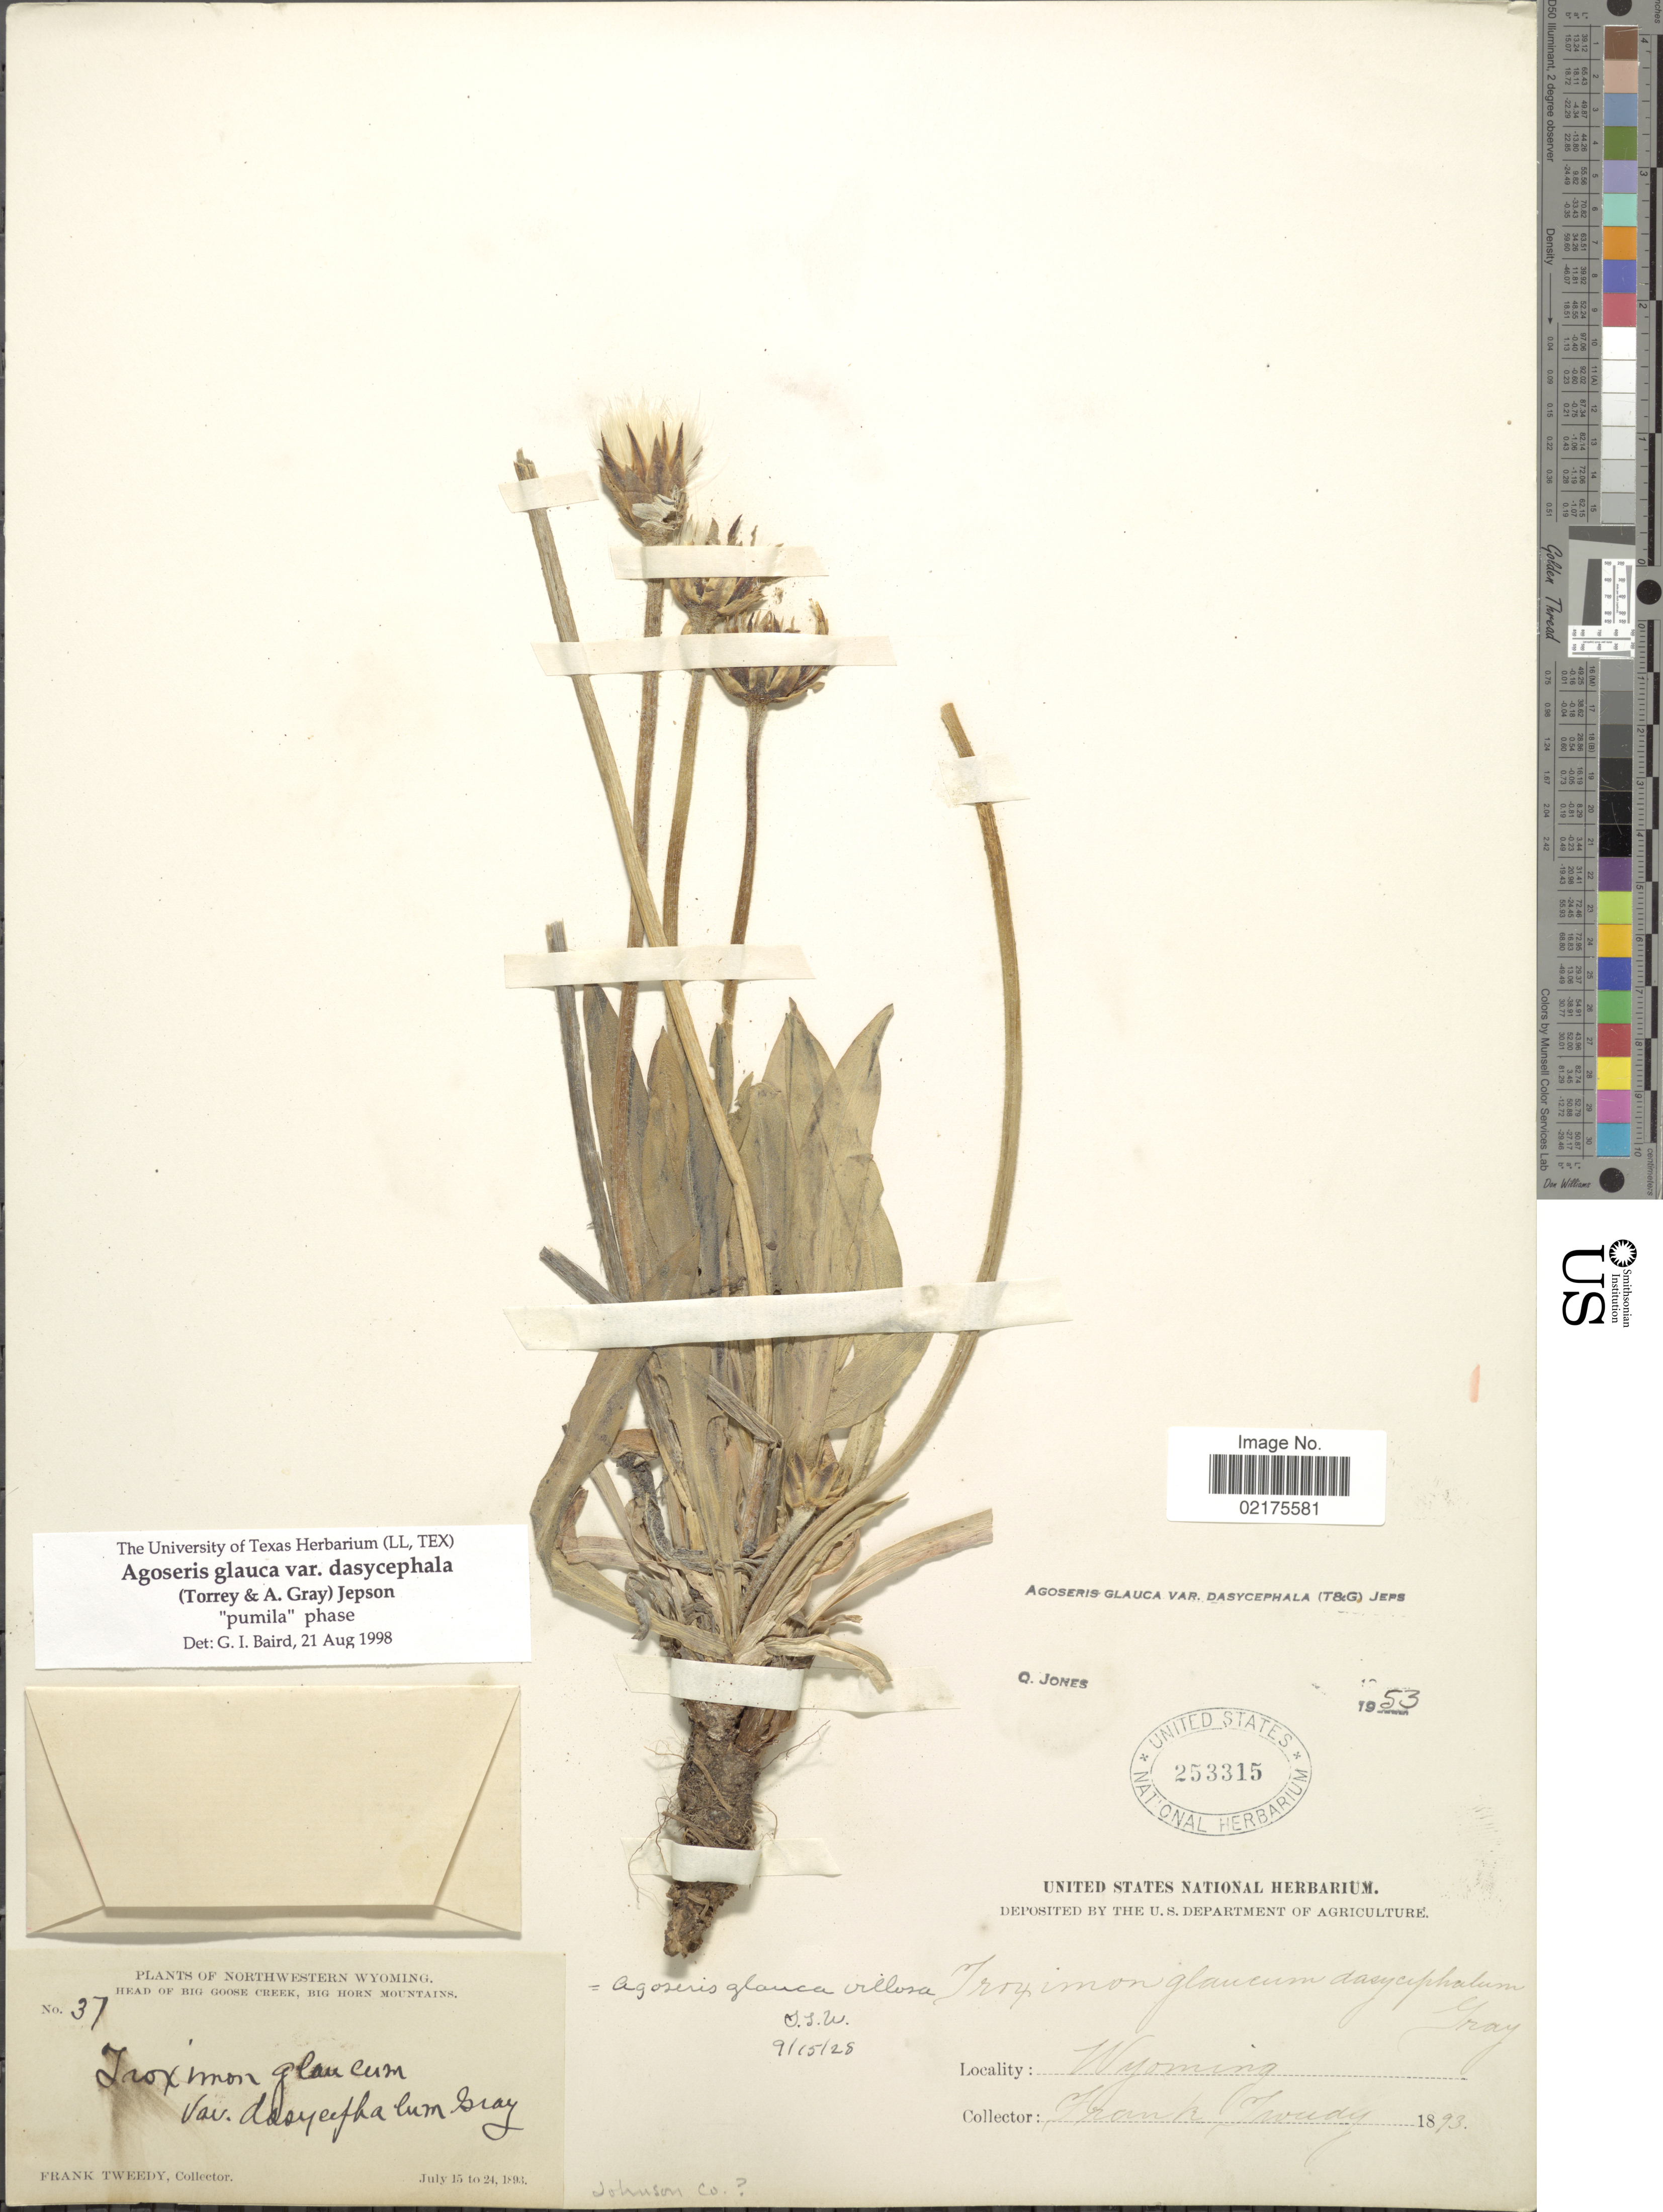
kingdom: Plantae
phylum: Tracheophyta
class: Magnoliopsida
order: Asterales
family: Asteraceae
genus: Agoseris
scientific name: Agoseris glauca var. dasycephala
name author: (Torr. & A. Gray) Jeps.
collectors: F. Tweedy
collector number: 37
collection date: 1893-07-15/1893-07-24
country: United States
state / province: Wyoming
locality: Northwestern Wyoming, Head of Big Goose Creek, Big Horn Mountains, Johnson Co. [unsure placement]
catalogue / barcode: US 253315